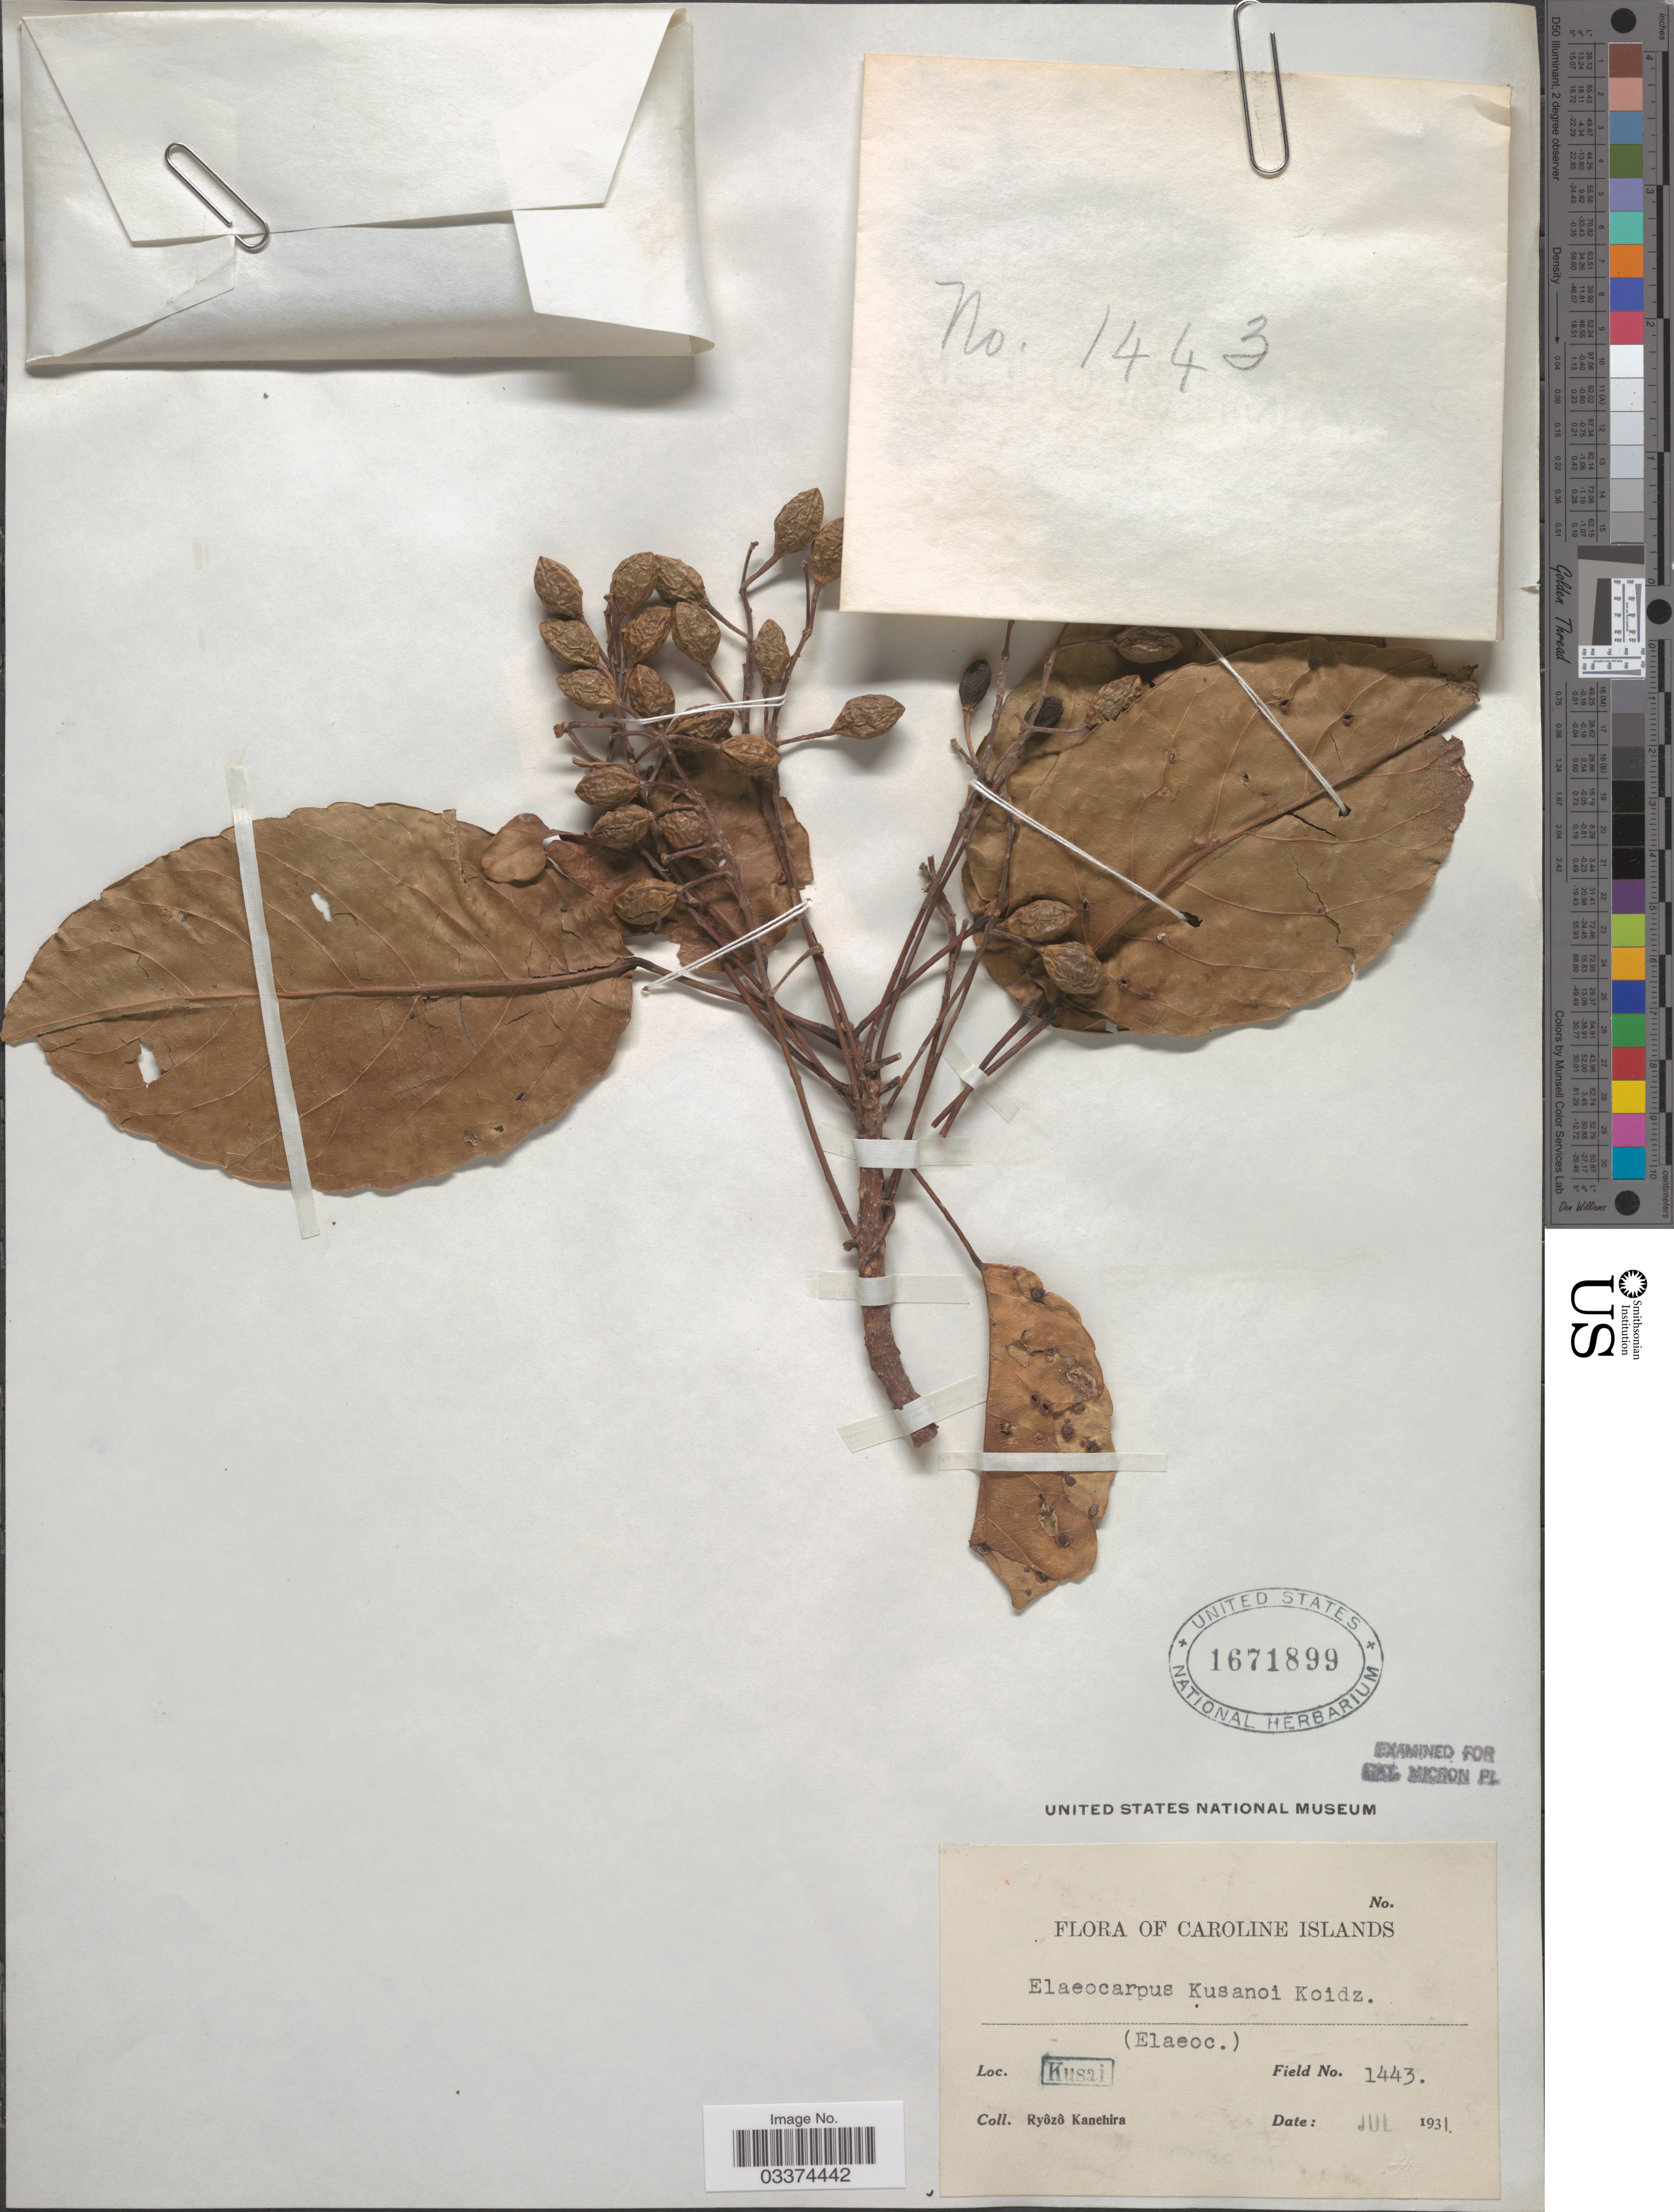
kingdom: Plantae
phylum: Tracheophyta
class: Magnoliopsida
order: Oxalidales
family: Elaeocarpaceae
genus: Elaeocarpus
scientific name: Elaeocarpus kusanoi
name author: Koidz.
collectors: R. Kanehira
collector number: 1443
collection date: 1931-07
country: Micronesia, Federated States of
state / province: Kosrae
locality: Caroline Islands, Kusai.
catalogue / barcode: US 1671899